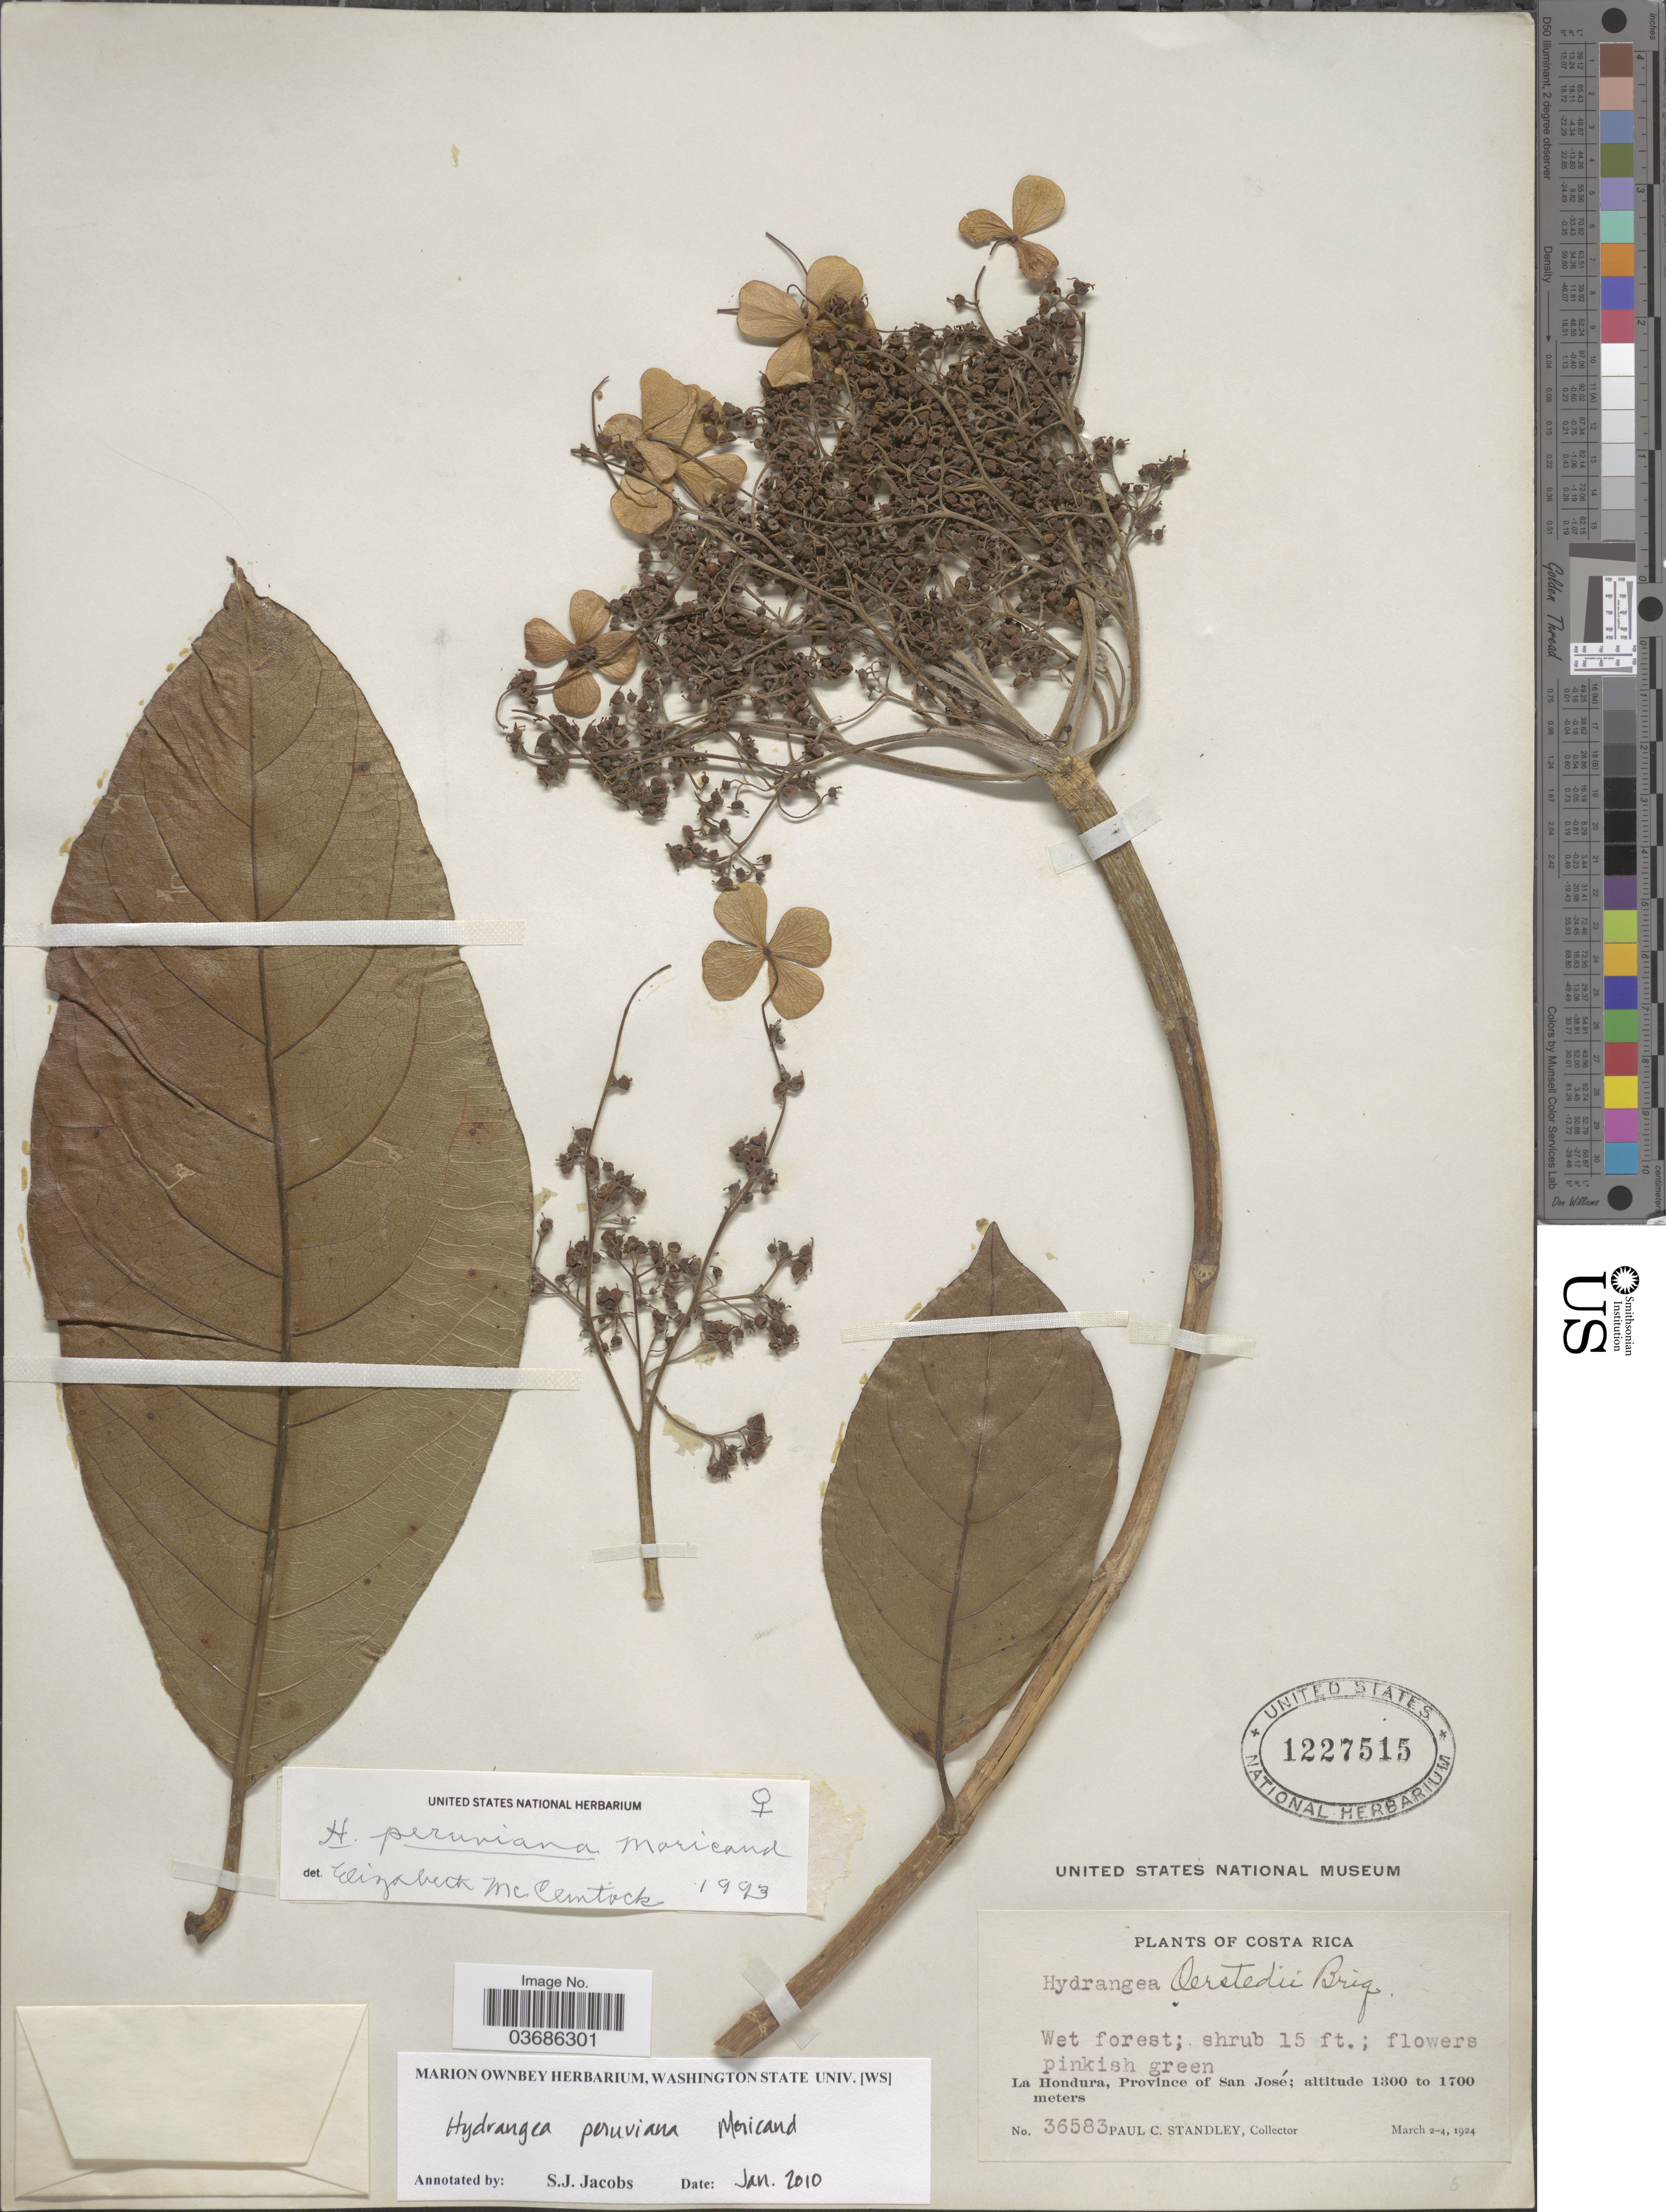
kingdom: Plantae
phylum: Tracheophyta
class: Magnoliopsida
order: Cornales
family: Hydrangeaceae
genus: Hydrangea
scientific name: Hydrangea peruviana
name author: Moric.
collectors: P. C. Standley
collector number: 36583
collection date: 1924-03-02/1924-03-04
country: Costa Rica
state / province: San José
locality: La Hondura.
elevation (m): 1300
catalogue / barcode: US 1227515